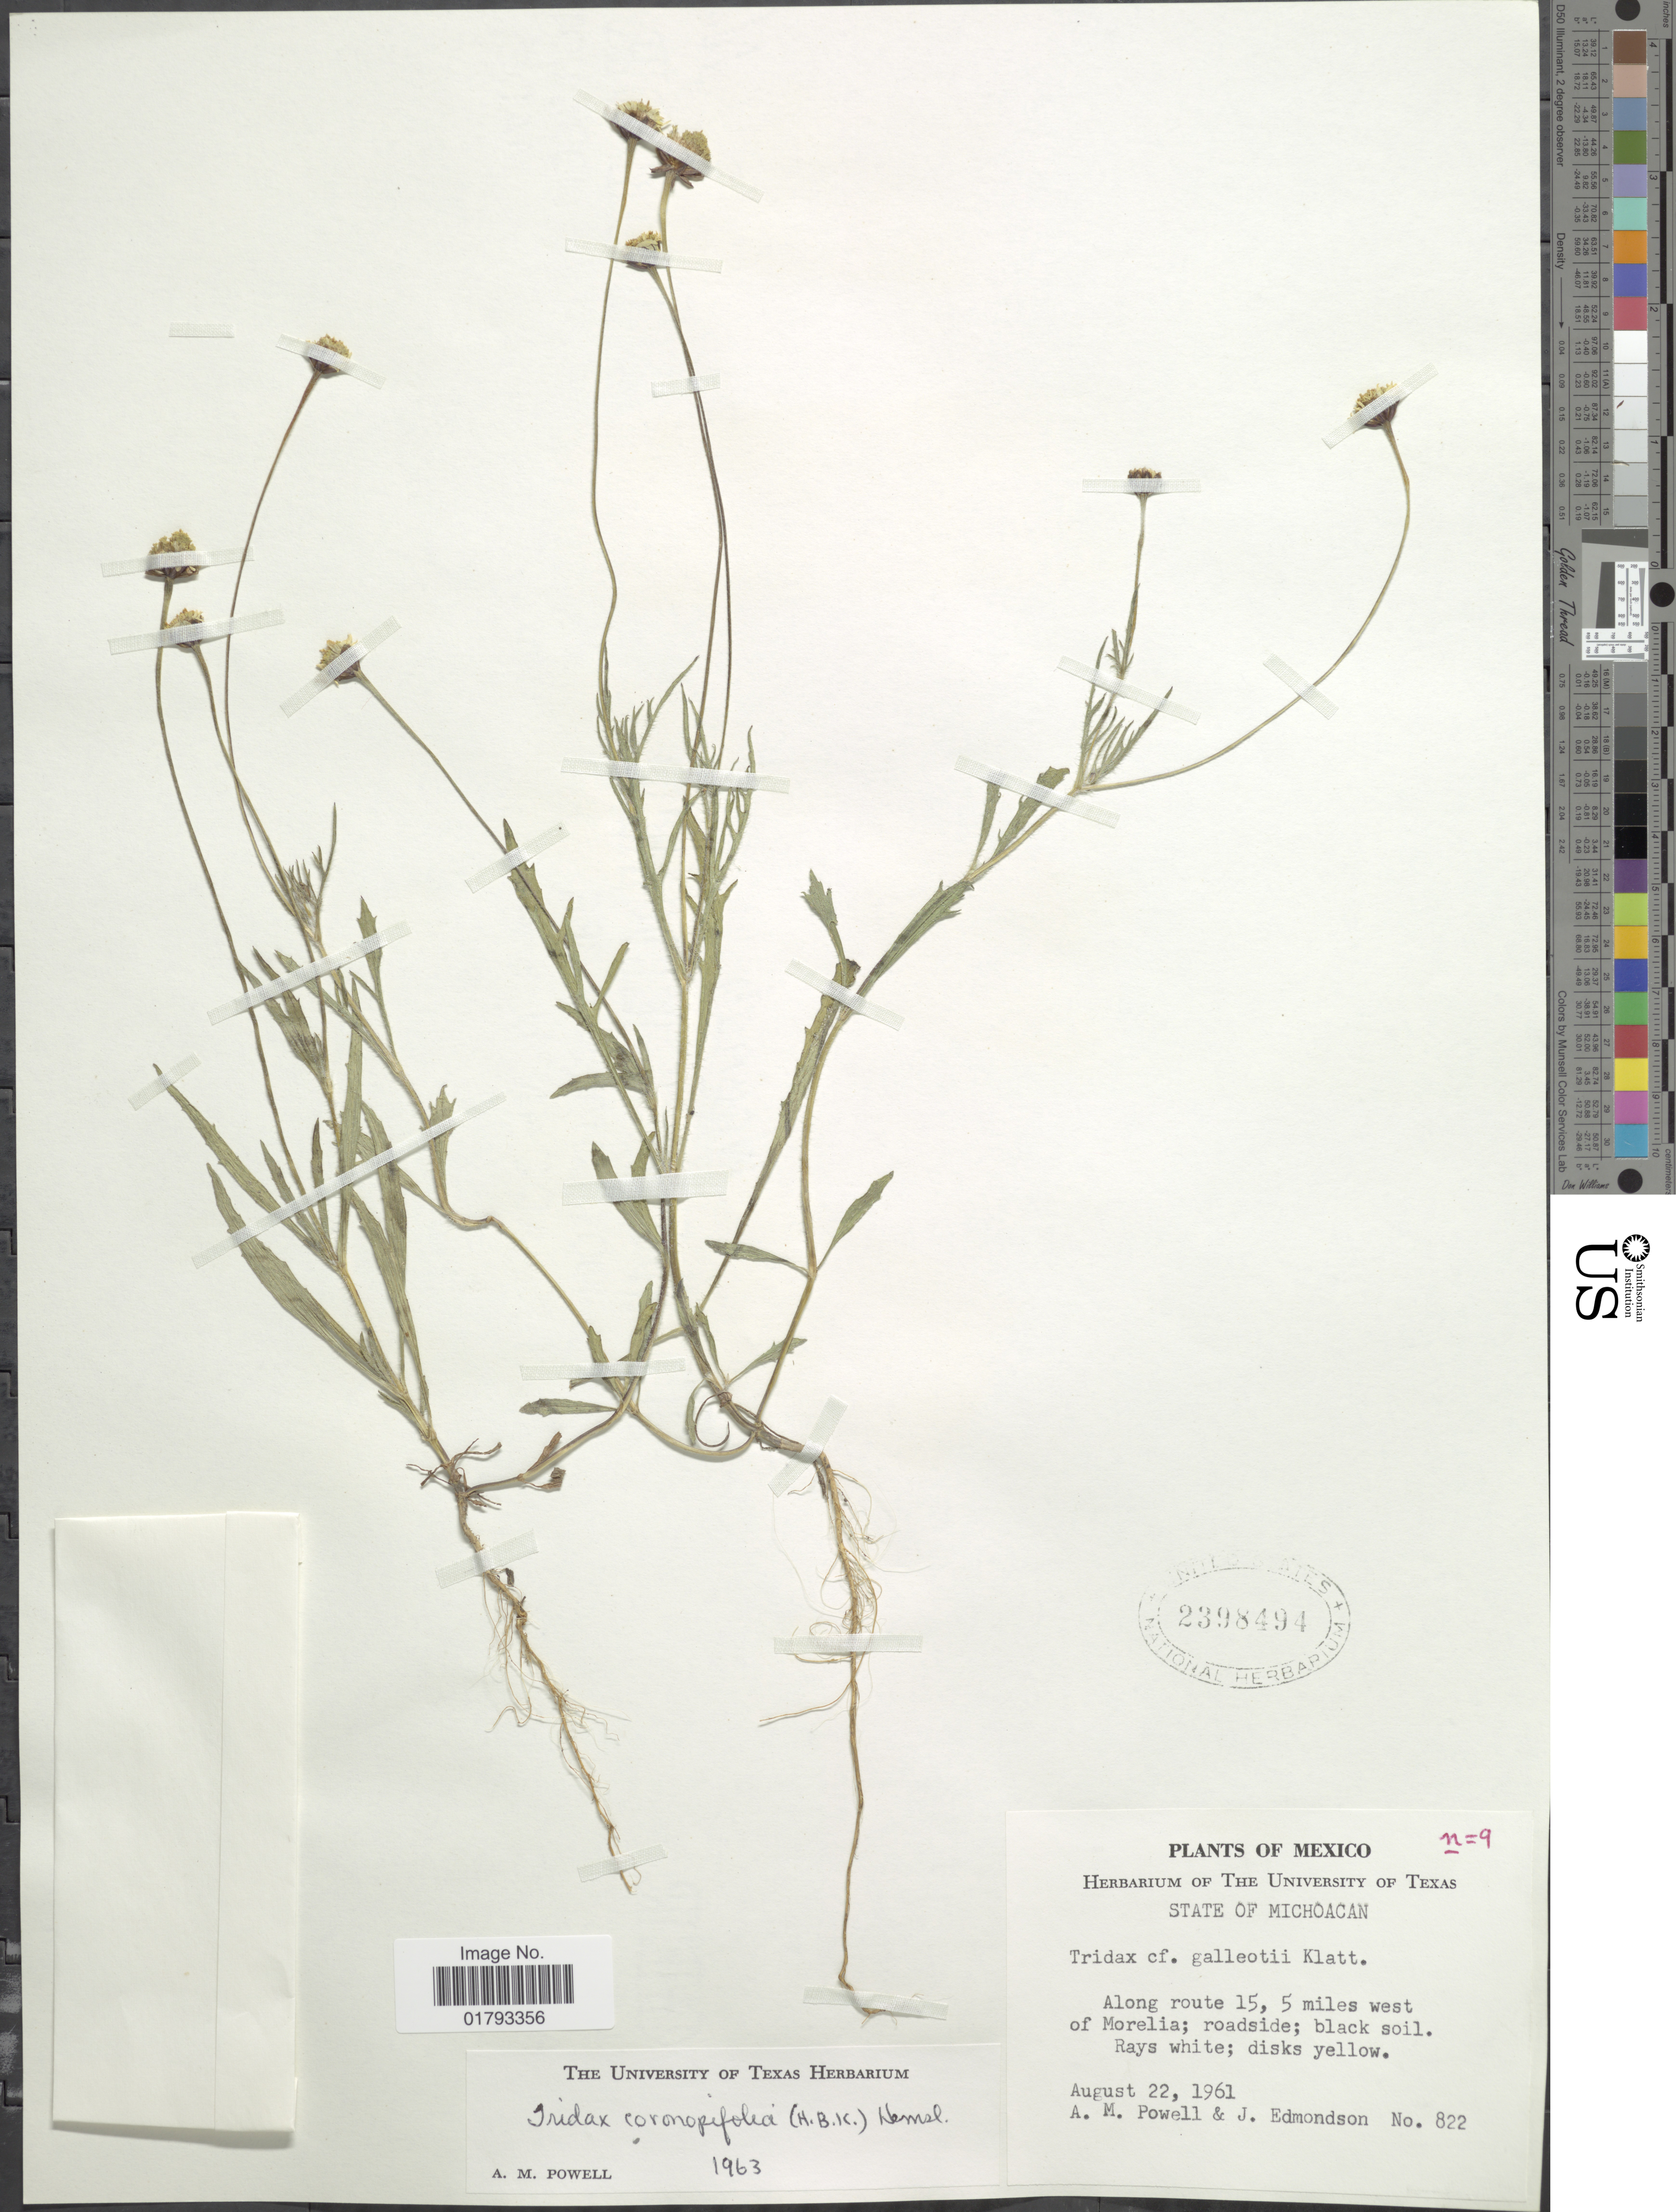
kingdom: Plantae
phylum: Tracheophyta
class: Magnoliopsida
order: Asterales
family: Asteraceae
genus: Tridax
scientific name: Tridax coronopifolia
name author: (Kunth) Hemsl.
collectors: A. M. Powell & J. Edmondson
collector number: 822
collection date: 1961-08-22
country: Mexico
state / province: Michoacán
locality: State of Michoacan. Along route 15, 5 miles west of Morelia; roadside.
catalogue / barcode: US 2398494